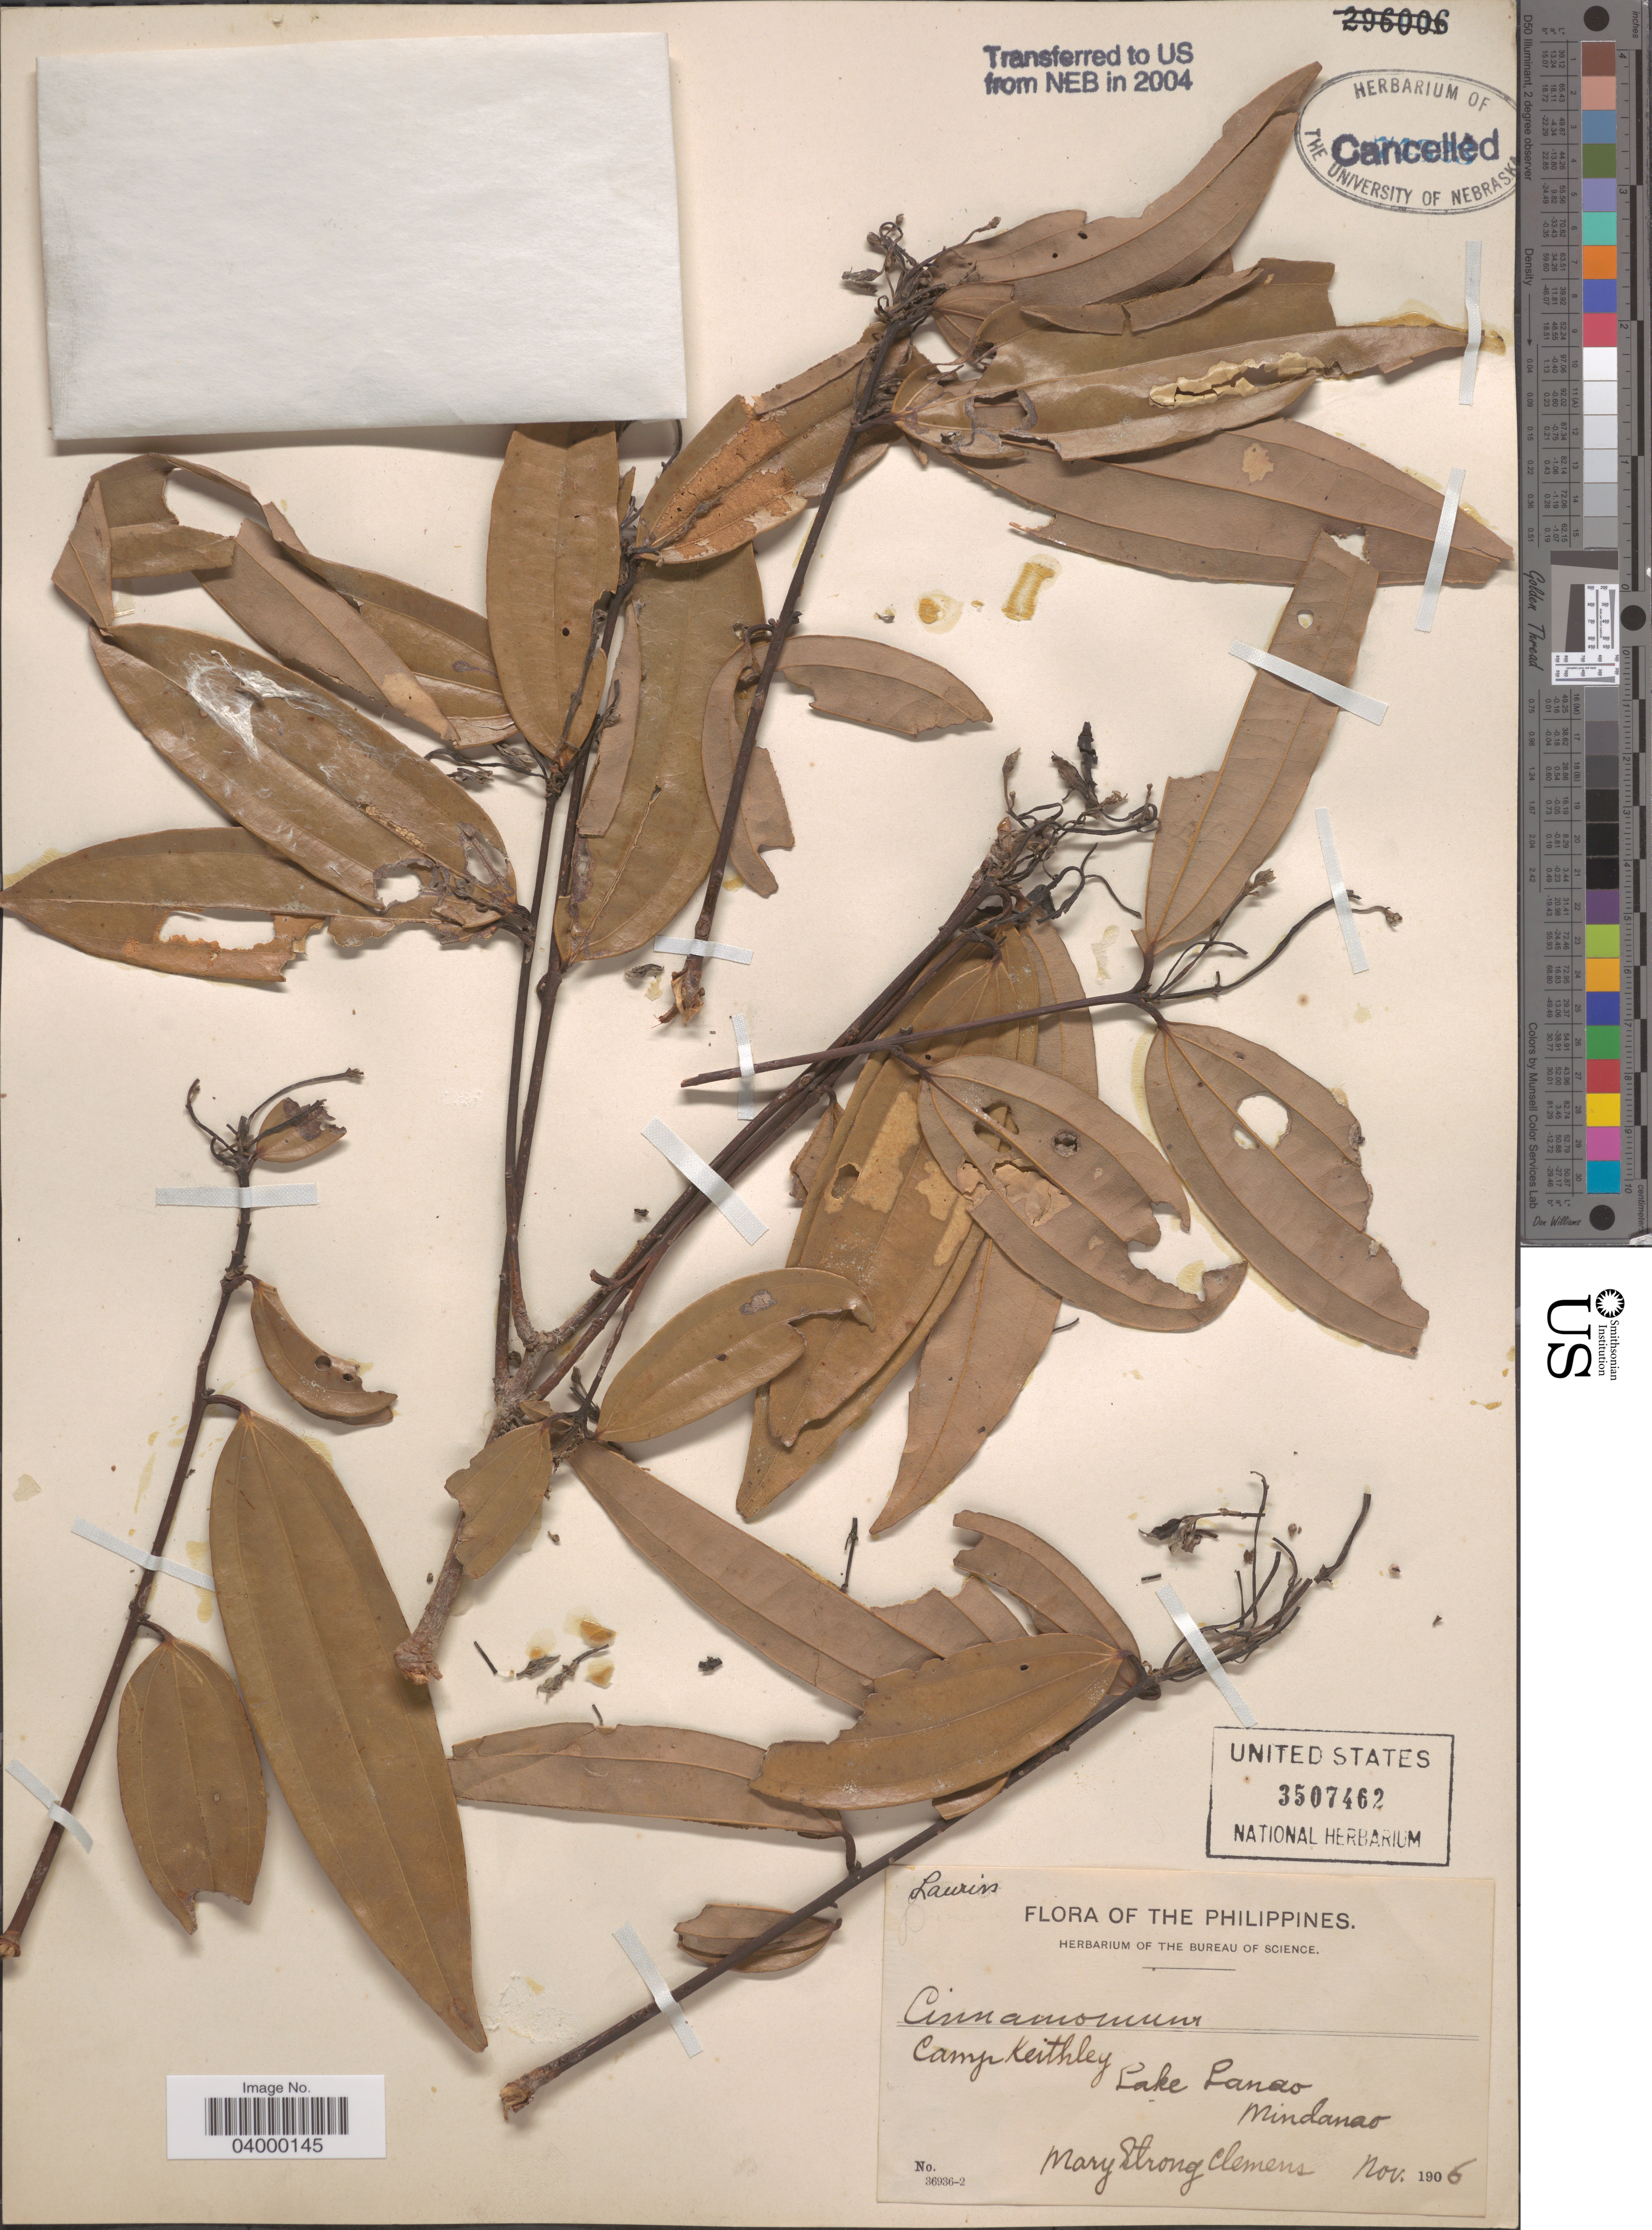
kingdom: Plantae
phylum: Tracheophyta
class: Magnoliopsida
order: Laurales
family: Lauraceae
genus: Cinnamomum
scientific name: Cinnamomum sp.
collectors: M. S. Clemens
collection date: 1906-11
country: Philippines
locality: Camp Keithley. Lake Lanao. Mindanao.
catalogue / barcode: US 3507462